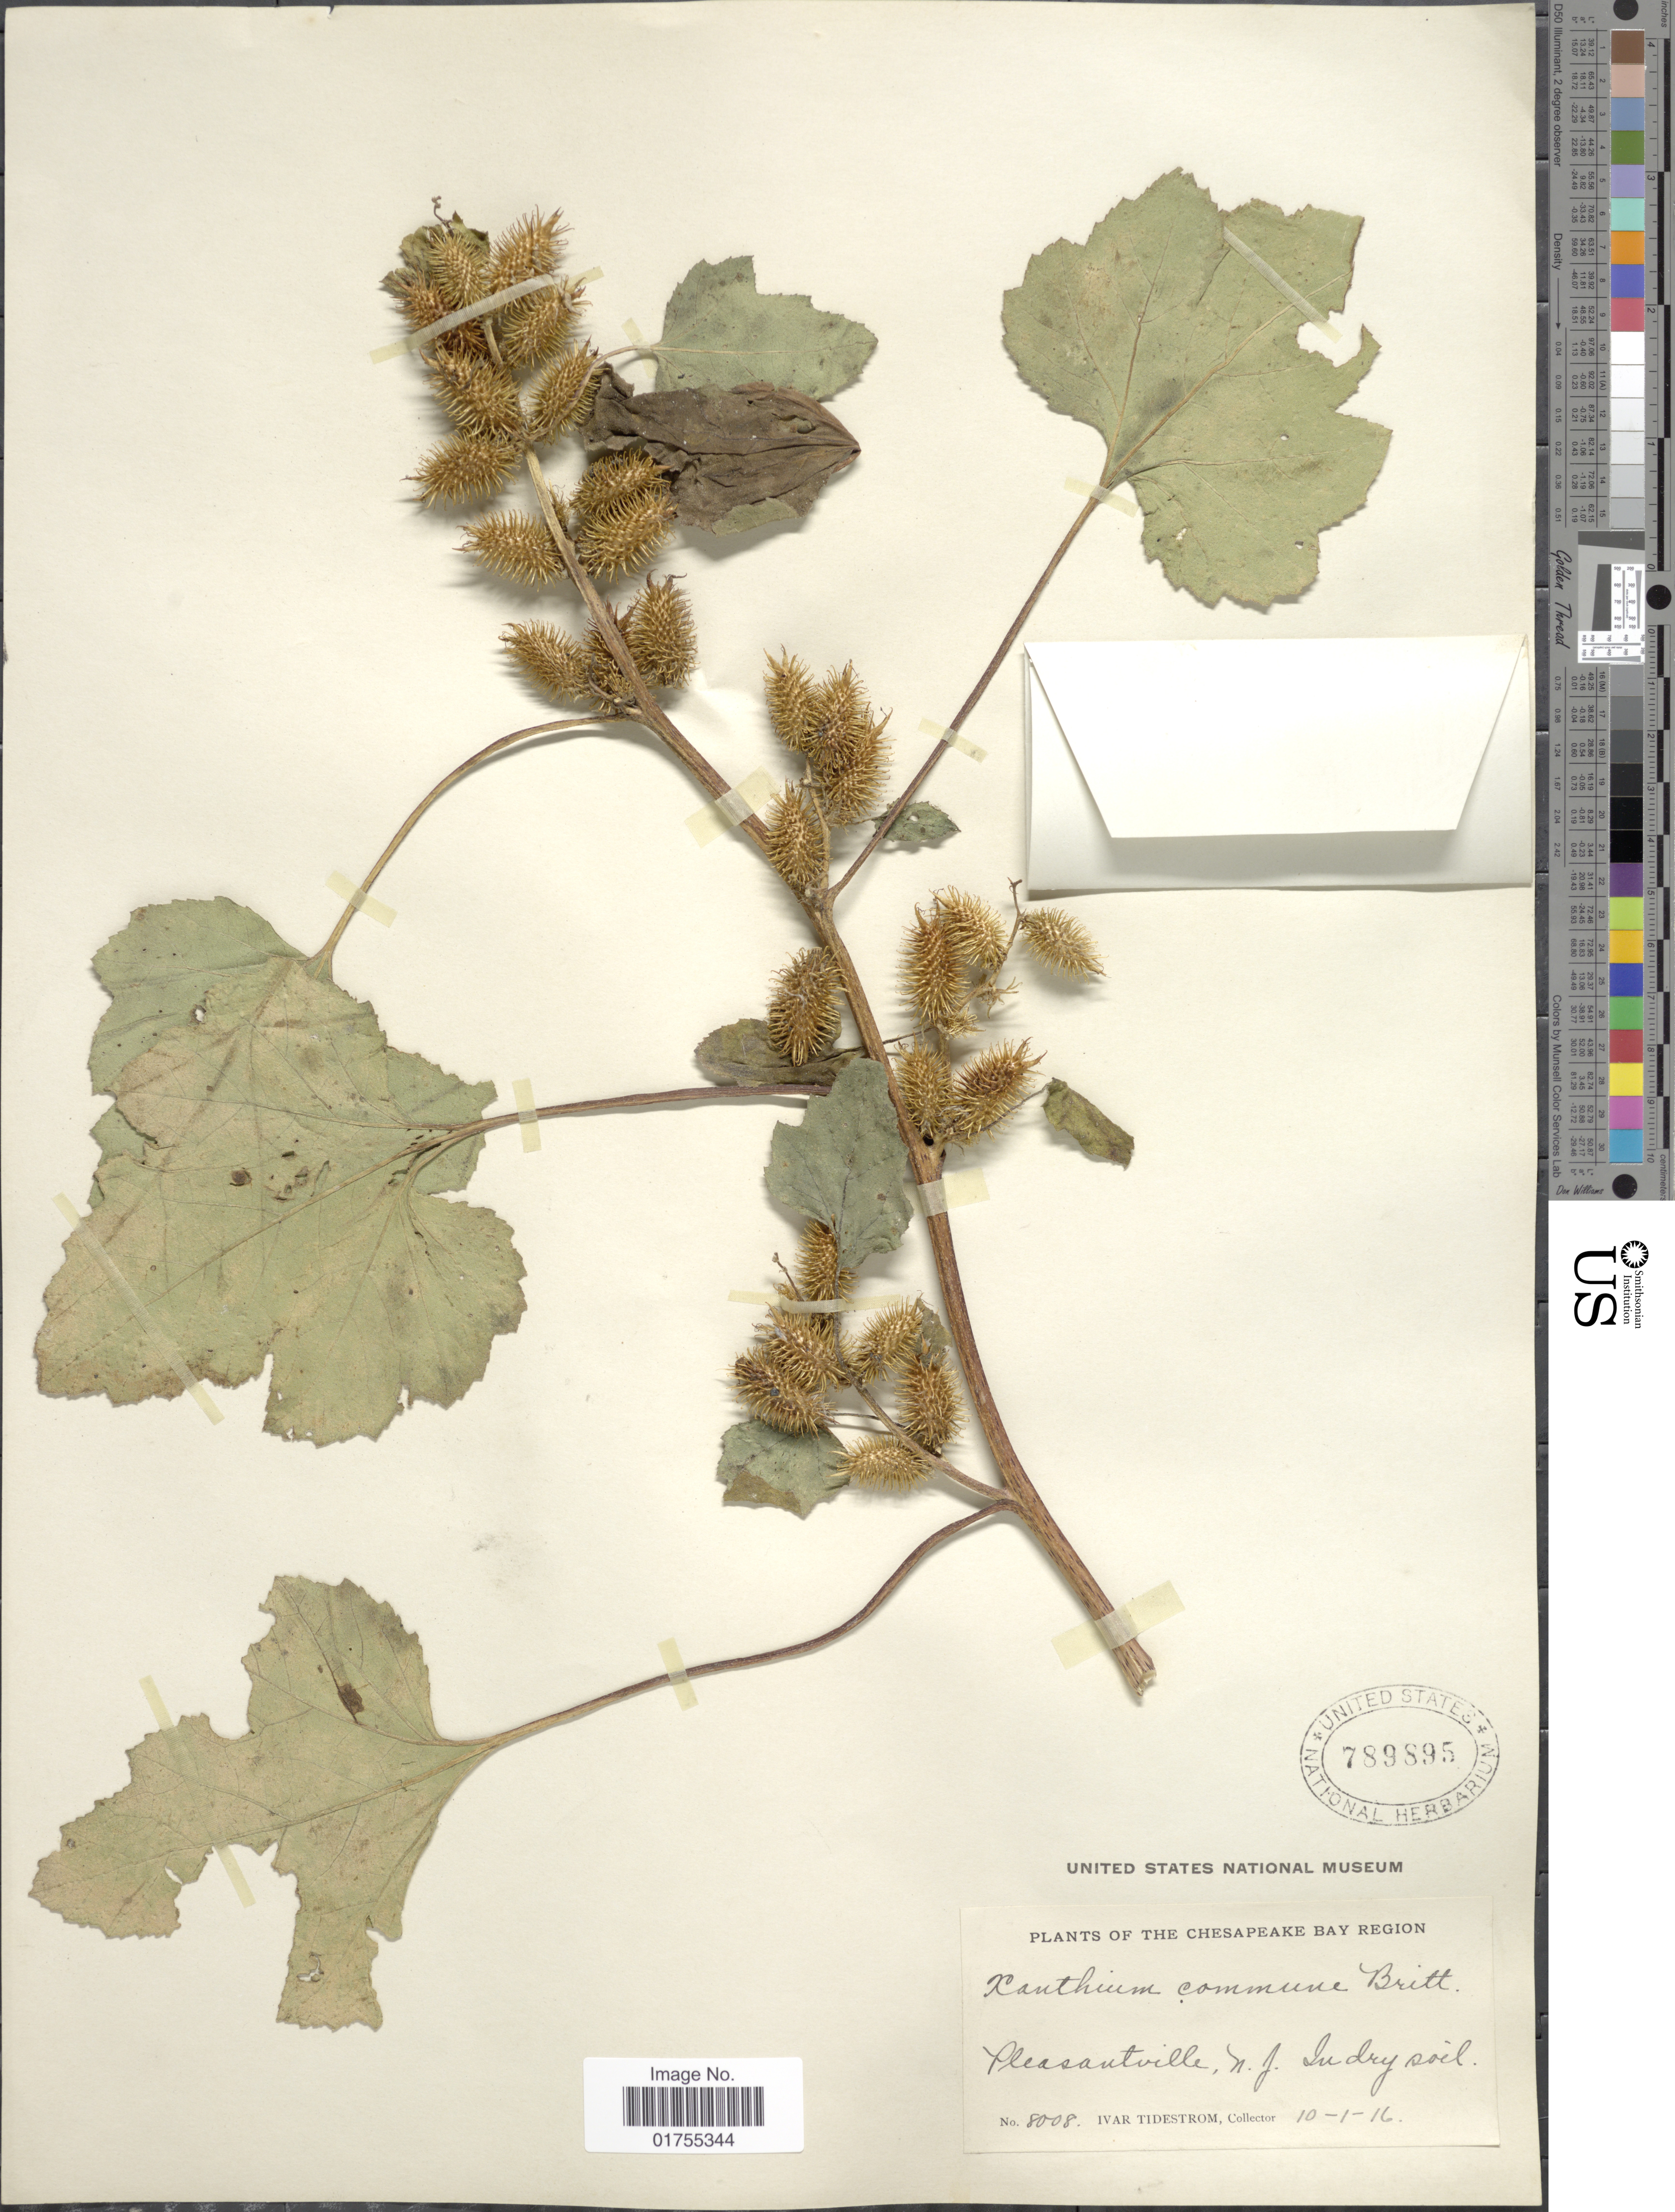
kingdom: Plantae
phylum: Tracheophyta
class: Magnoliopsida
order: Asterales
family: Asteraceae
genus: Xanthium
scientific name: Xanthium strumarium var. canadense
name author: (Mill.) Torr. & A. Gray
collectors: I. F. Tidestrom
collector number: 8008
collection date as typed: Transcribed d/m/y: 1/10/16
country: United States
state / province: New Jersey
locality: The Chesapeake Bay Region, Pleasantville, N.J.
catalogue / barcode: US 789895